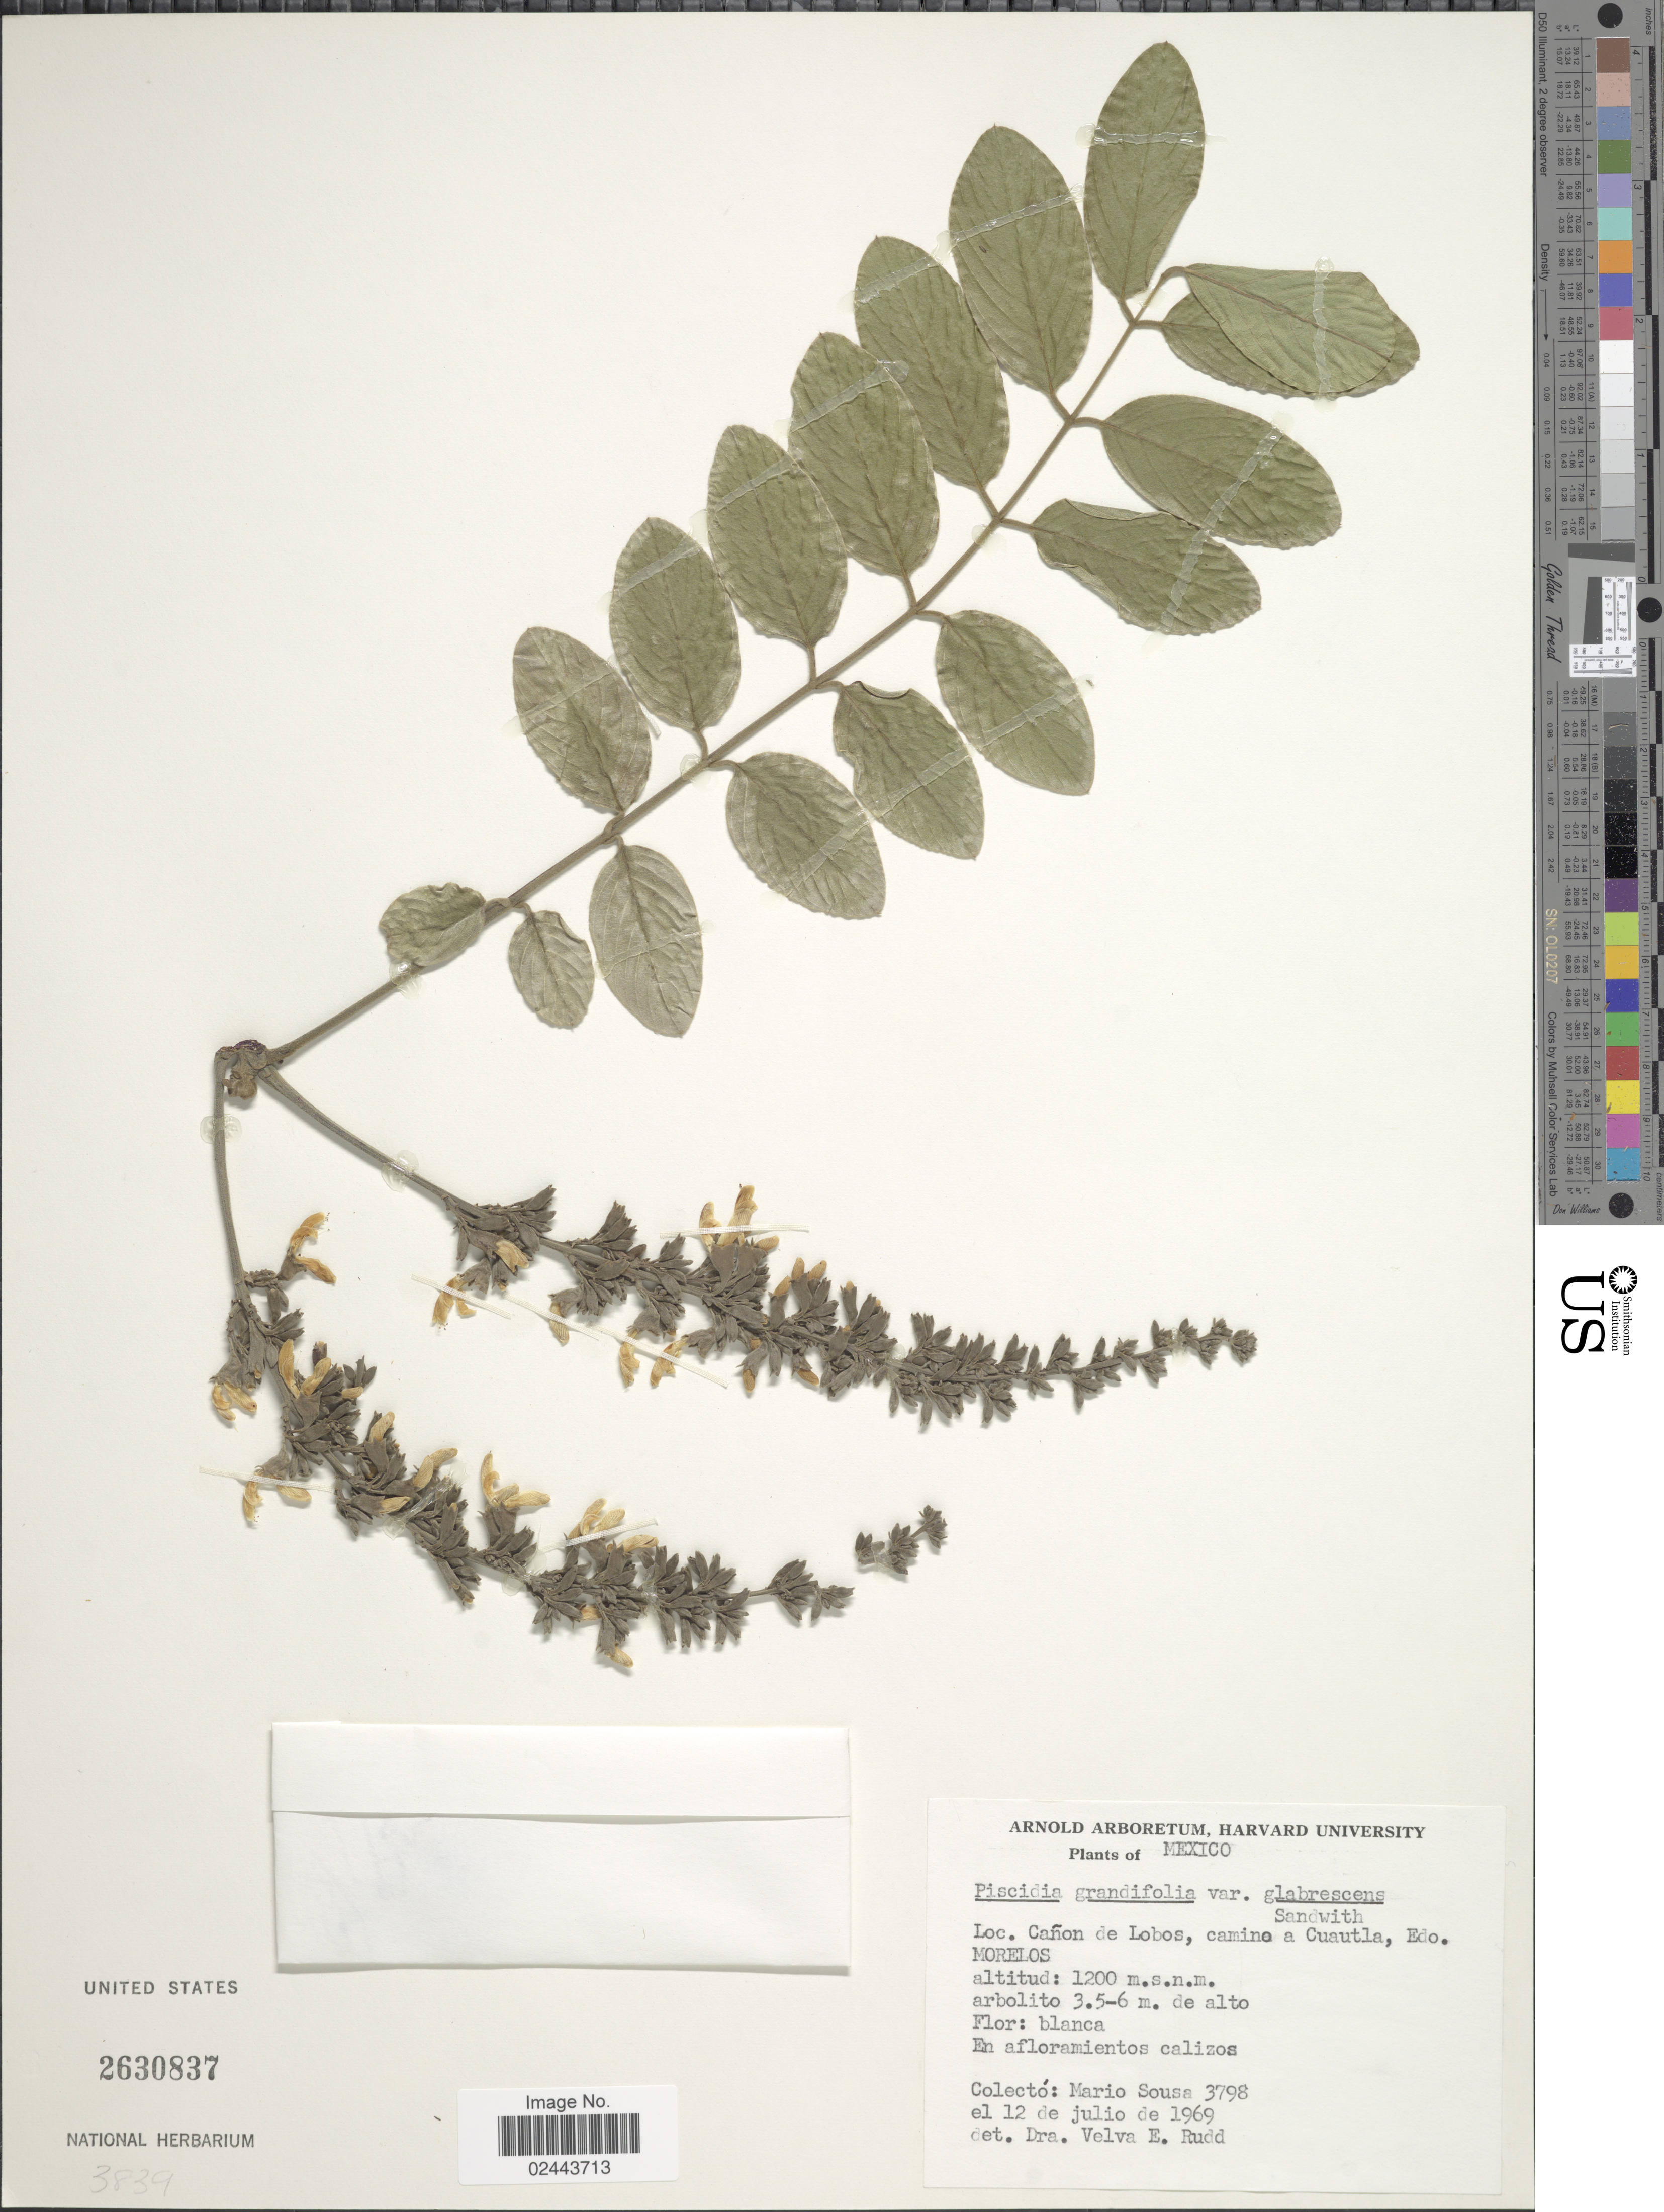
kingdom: Plantae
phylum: Tracheophyta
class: Magnoliopsida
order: Fabales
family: Fabaceae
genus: Piscidia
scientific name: Piscidia grandifolia var. glabrescens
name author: Sandwith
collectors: M. Sousa S.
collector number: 3798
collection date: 1969-07-12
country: Mexico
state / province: Morelos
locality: Canon de Lobos, camino a Cuautla.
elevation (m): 1200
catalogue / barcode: US 2630837